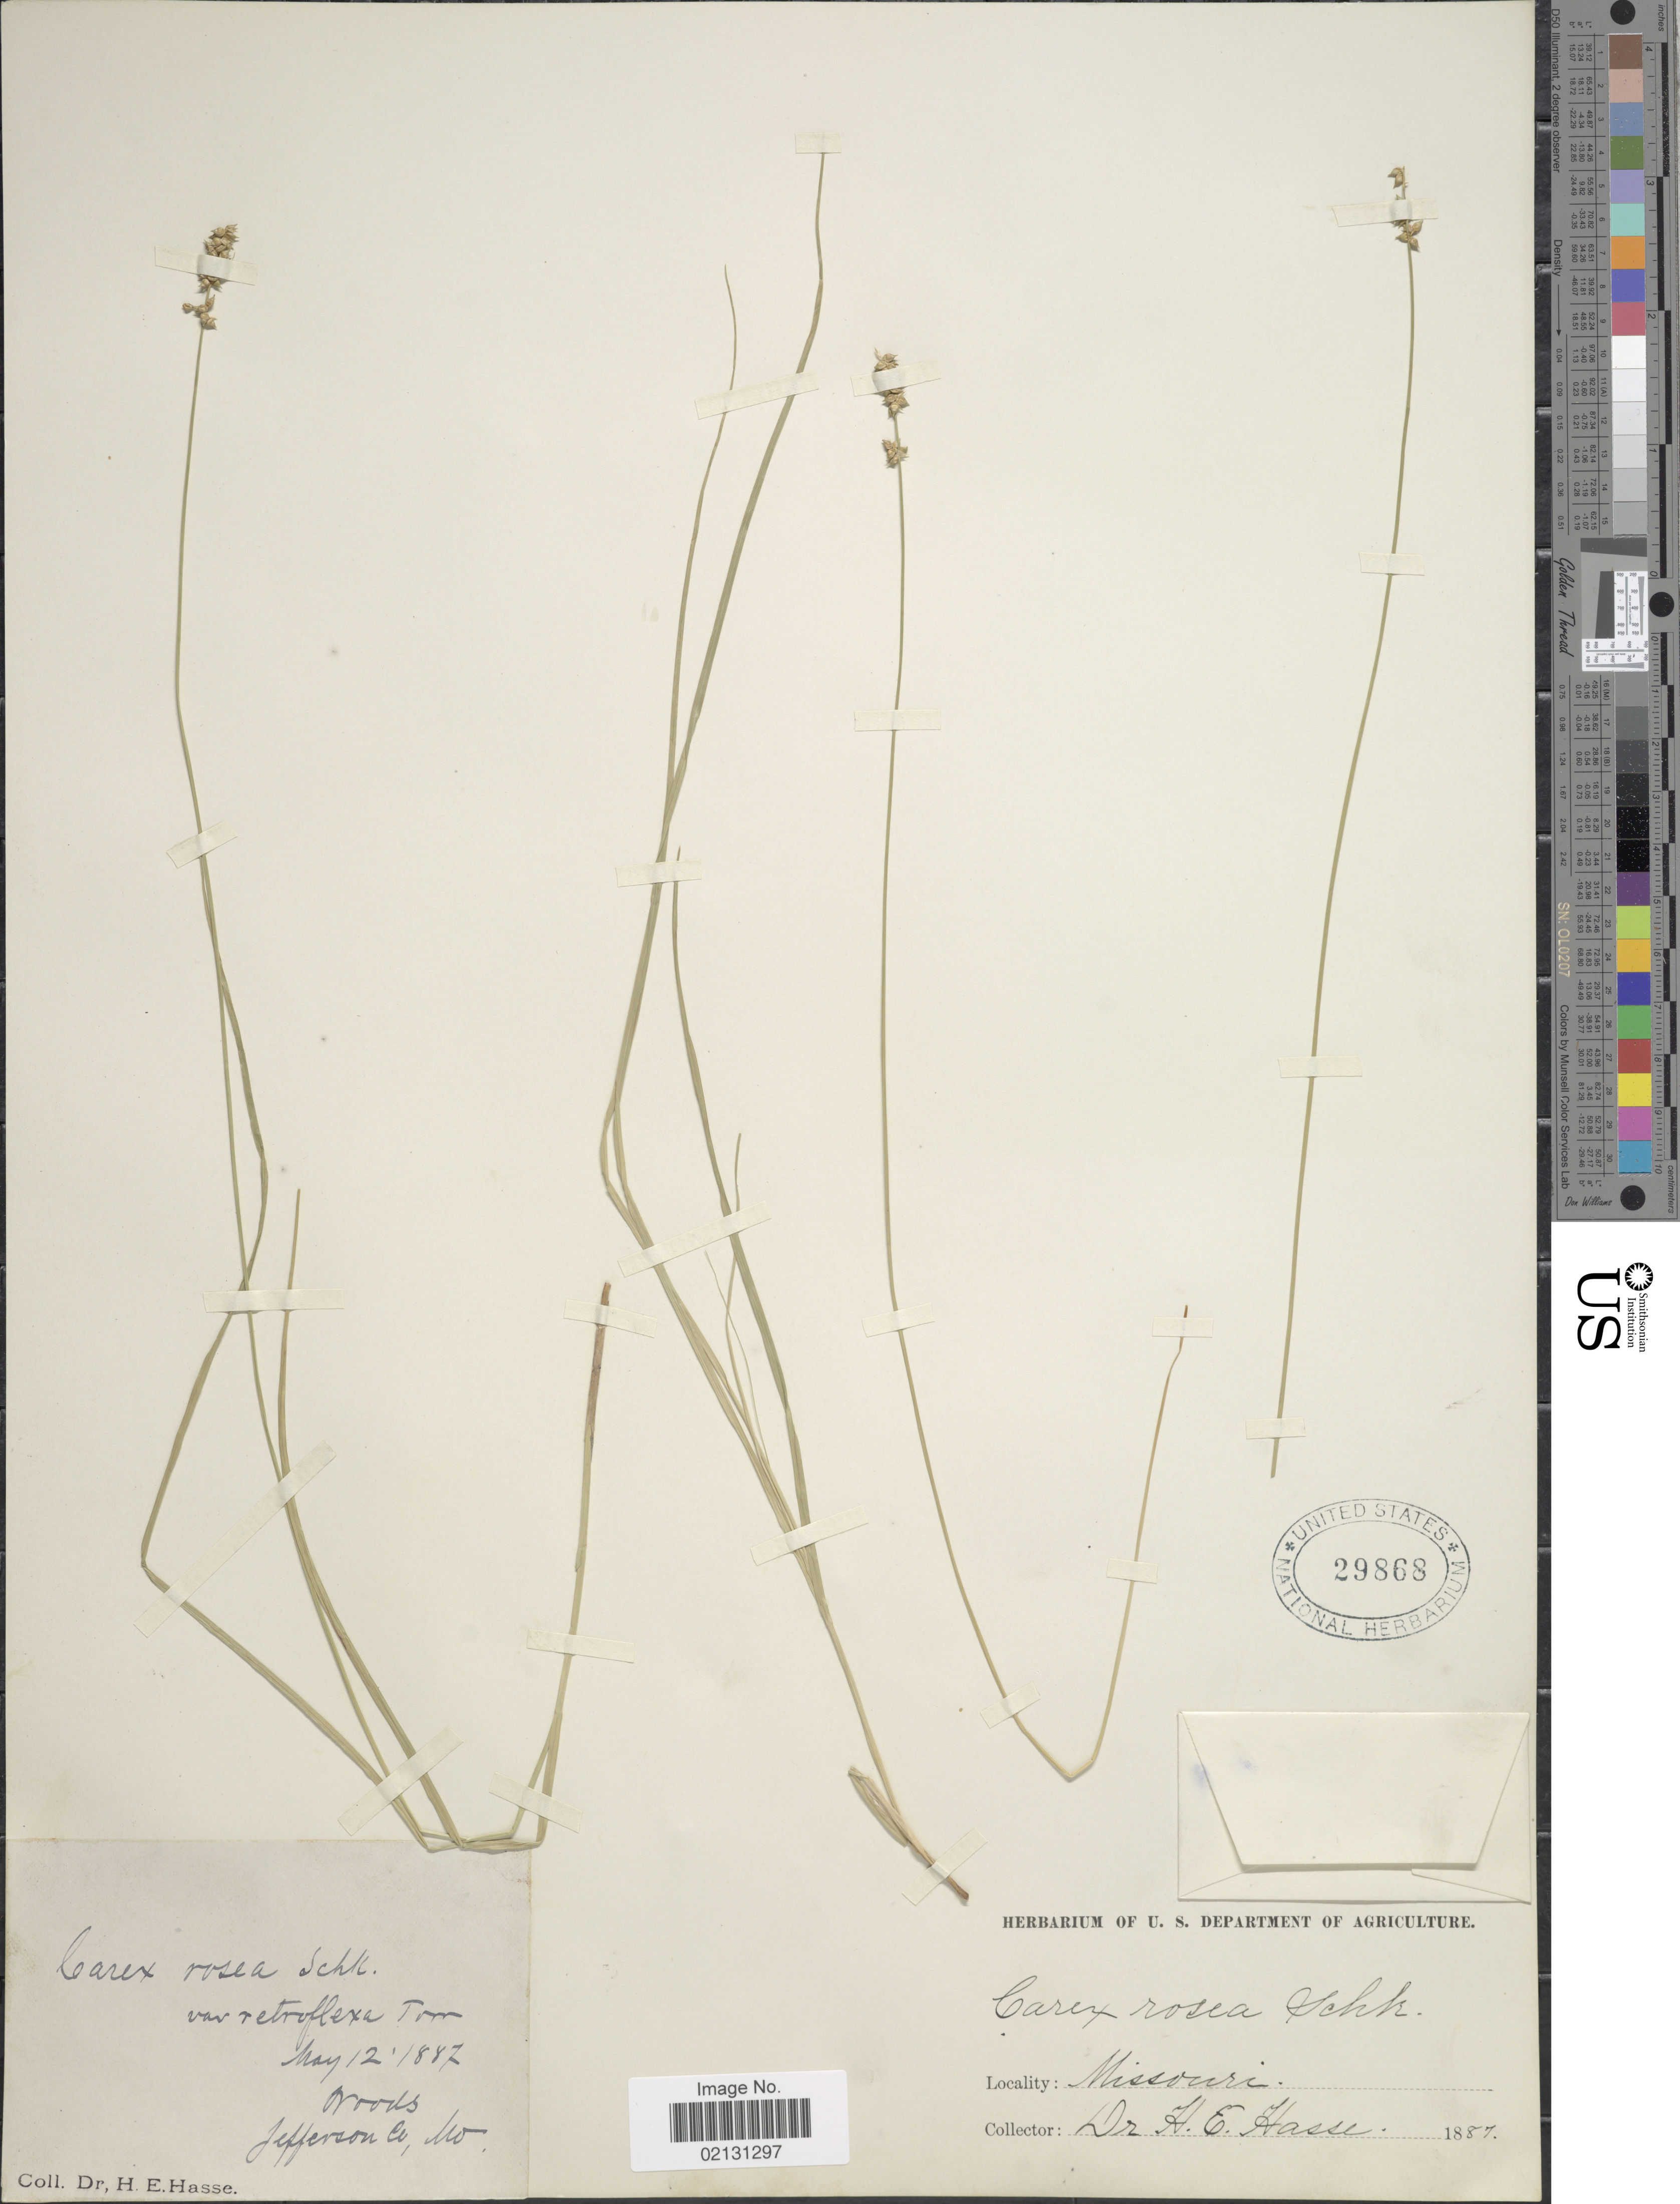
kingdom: Plantae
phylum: Tracheophyta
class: Liliopsida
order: Poales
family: Cyperaceae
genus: Carex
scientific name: Carex retroflexa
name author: Muhl. ex Willd.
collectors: H. E. Hasse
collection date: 1887-05-12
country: United States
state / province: Missouri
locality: Woods, Jefferson Co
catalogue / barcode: US 29868